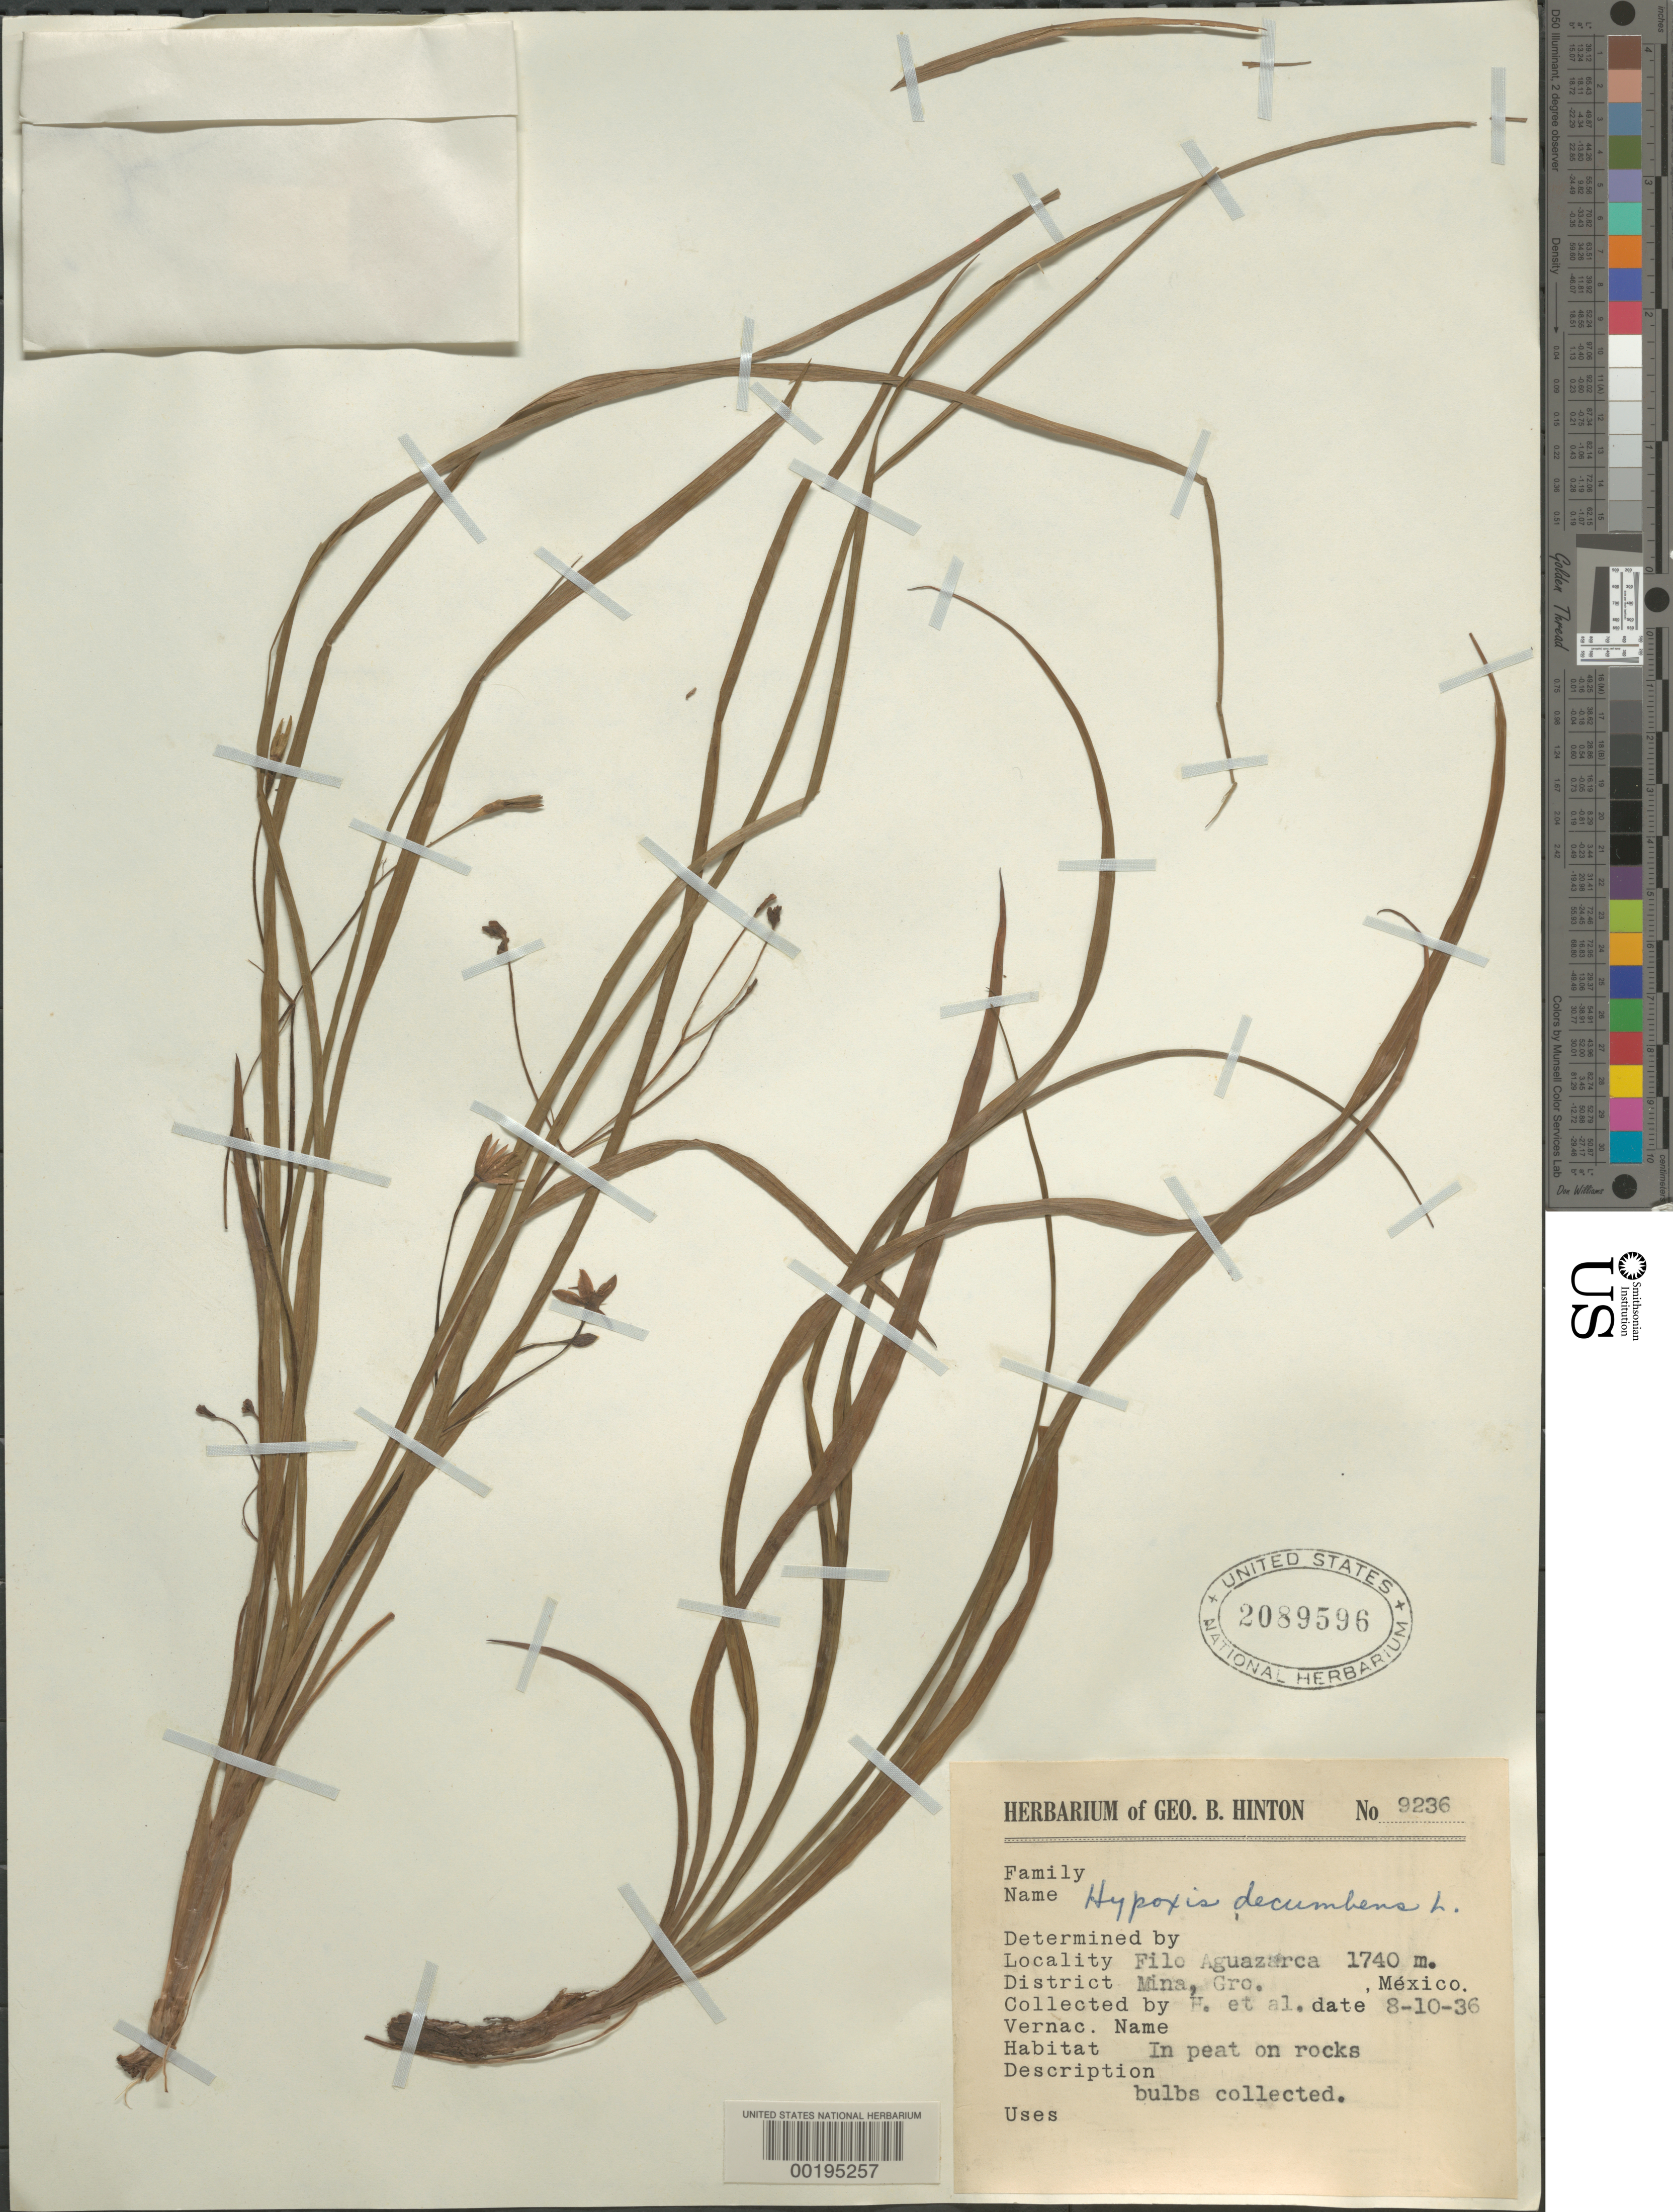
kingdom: Plantae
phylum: Tracheophyta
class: Liliopsida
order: Asparagales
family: Hypoxidaceae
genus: Hypoxis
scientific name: Hypoxis decumbens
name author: L.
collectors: G. B. Hinton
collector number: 9236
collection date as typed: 10 Aug 1936 or 08 Oct 1936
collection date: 1936-08-10 or 1936-10-08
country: Mexico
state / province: Guerrero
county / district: Mina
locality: Filo Aguazarca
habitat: In peat on rocks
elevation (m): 1740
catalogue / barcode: US 2089596